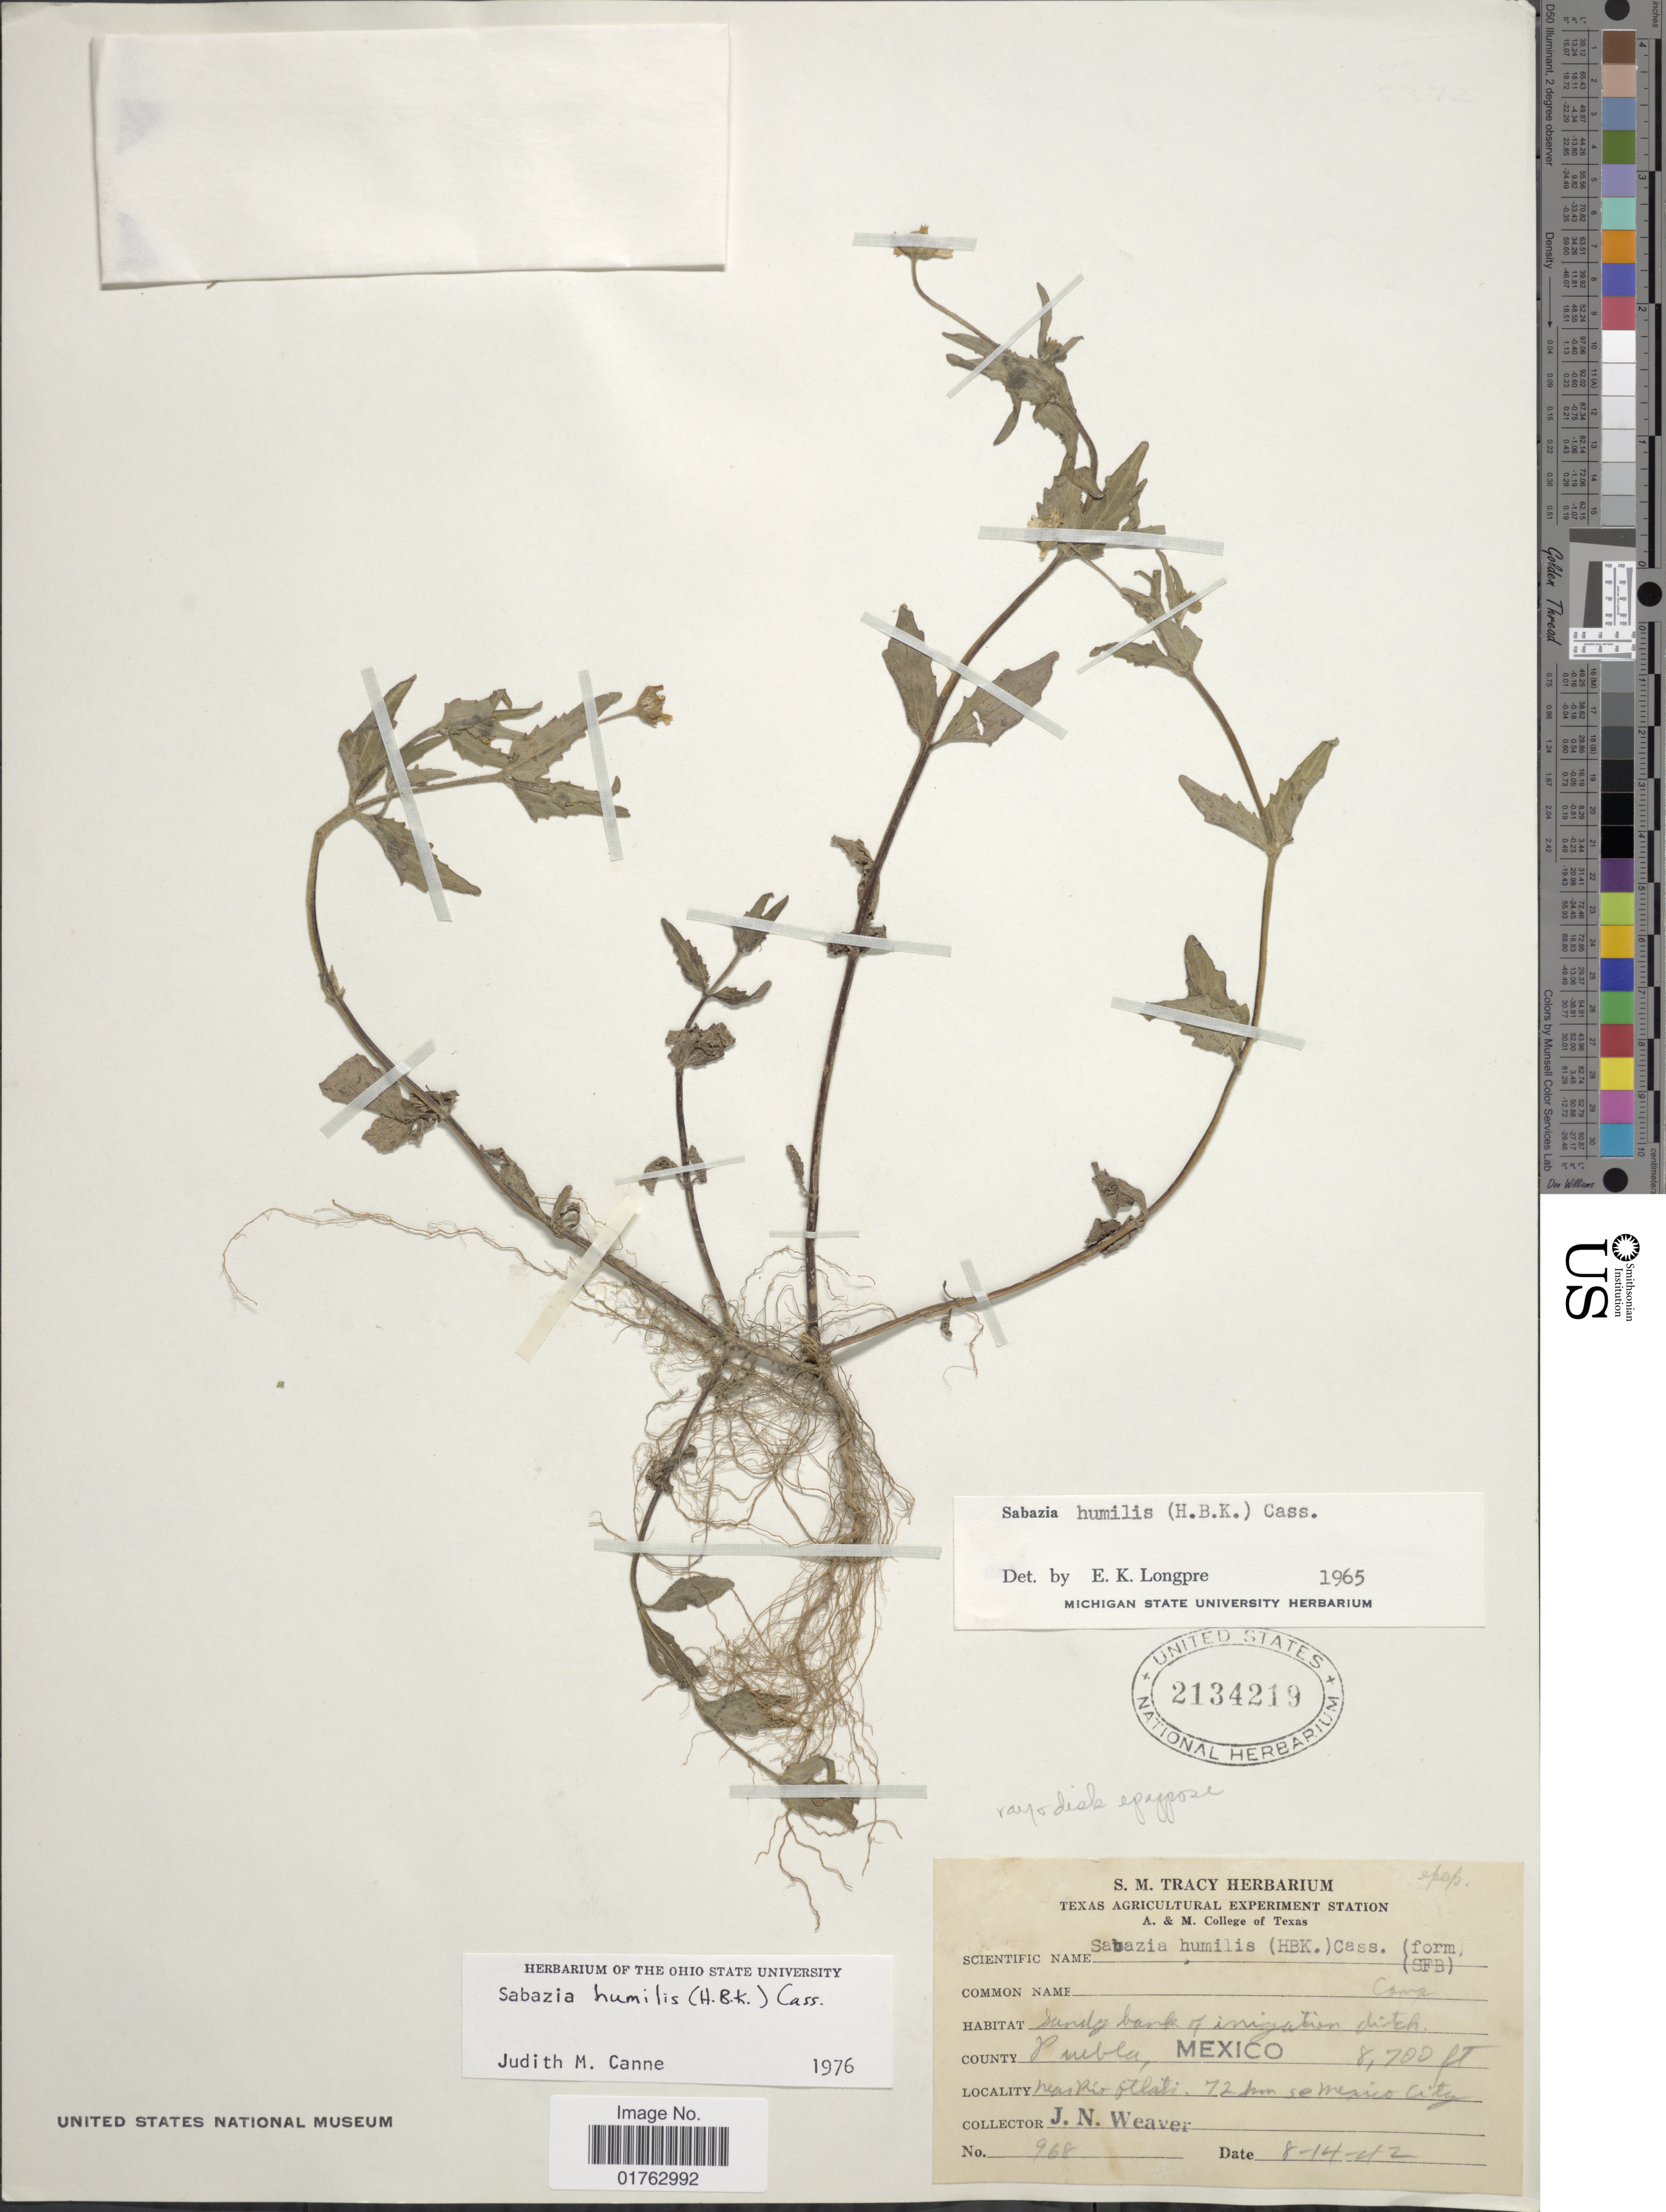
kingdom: Plantae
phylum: Tracheophyta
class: Magnoliopsida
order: Asterales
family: Asteraceae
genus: Sabazia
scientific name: Sabazia humilis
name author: (Kunth) Cass.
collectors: J. N. Weaver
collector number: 968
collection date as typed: Transcribed d/m/y: 14/8/42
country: Mexico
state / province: Puebla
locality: County: Puebla, near Rio Otlati, 72 km SE Mexico City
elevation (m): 2652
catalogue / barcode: US 2134219